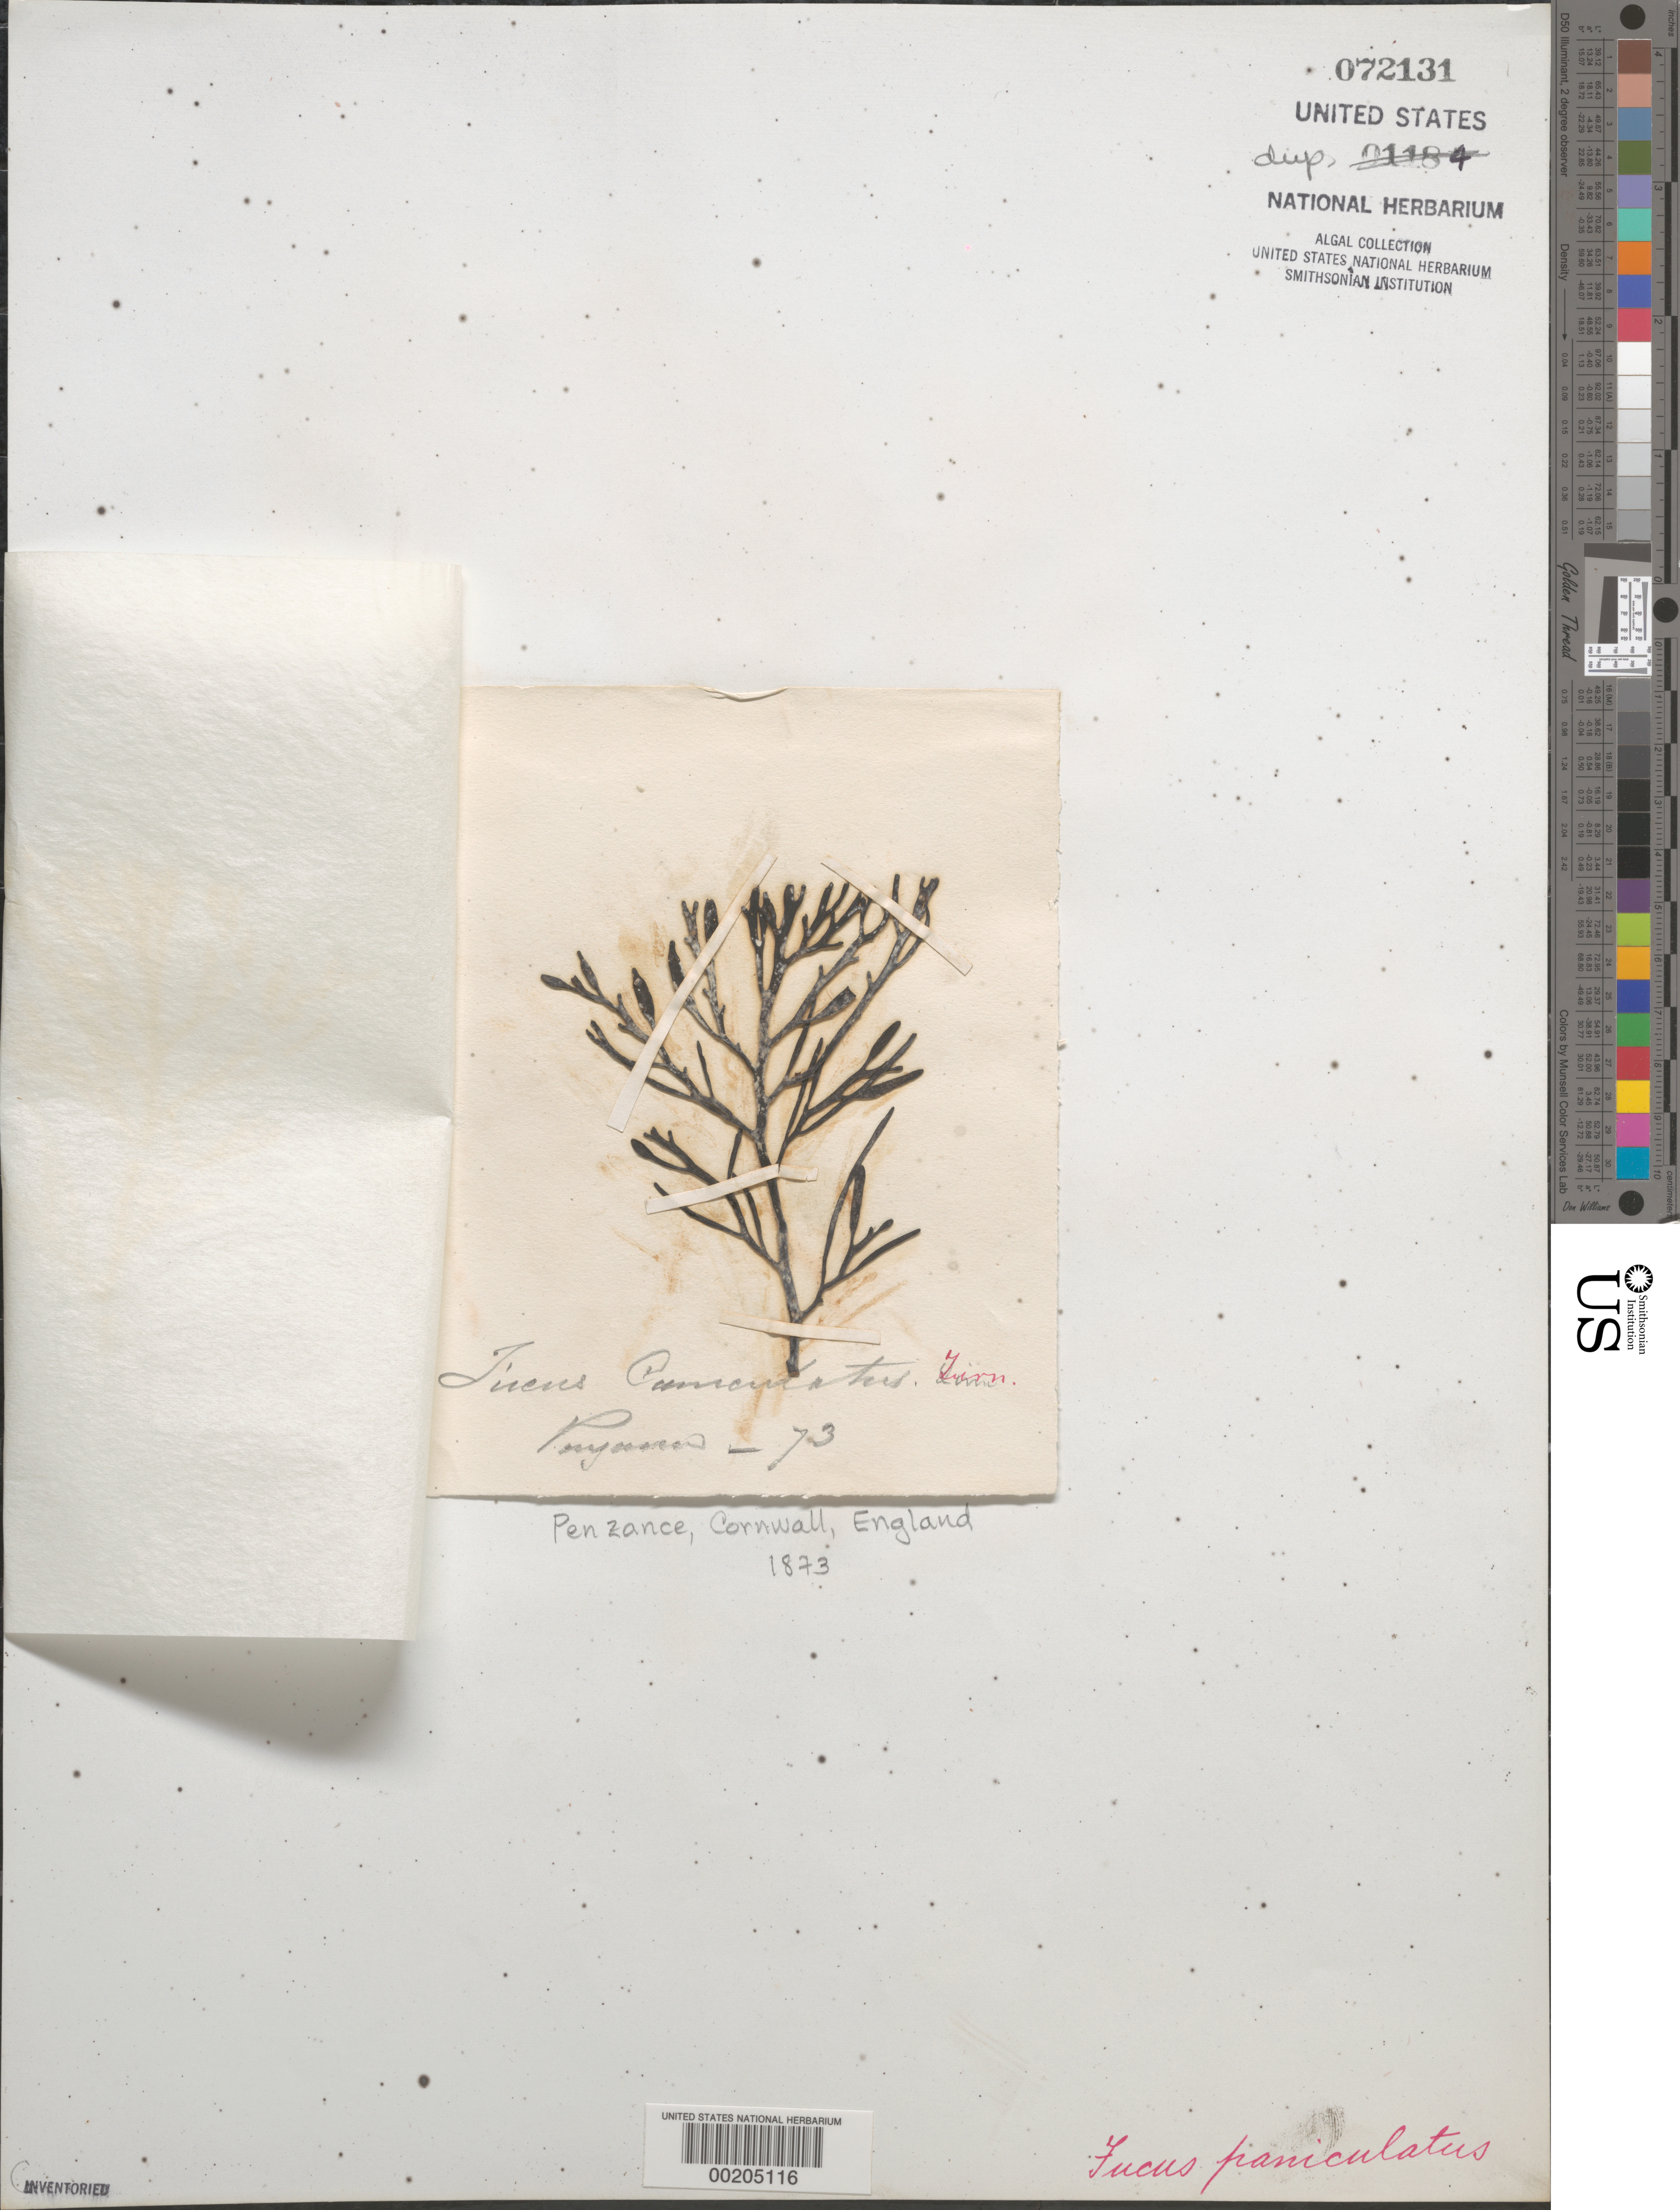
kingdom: Chromista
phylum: Ochrophyta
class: Phaeophyceae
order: Fucales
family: Sargassaceae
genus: Acrocarpia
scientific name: Acrocarpia paniculata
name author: (Turner) Aresch.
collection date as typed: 1873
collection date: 1873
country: United Kingdom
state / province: England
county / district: Cornwall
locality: Penzance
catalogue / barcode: US 72131